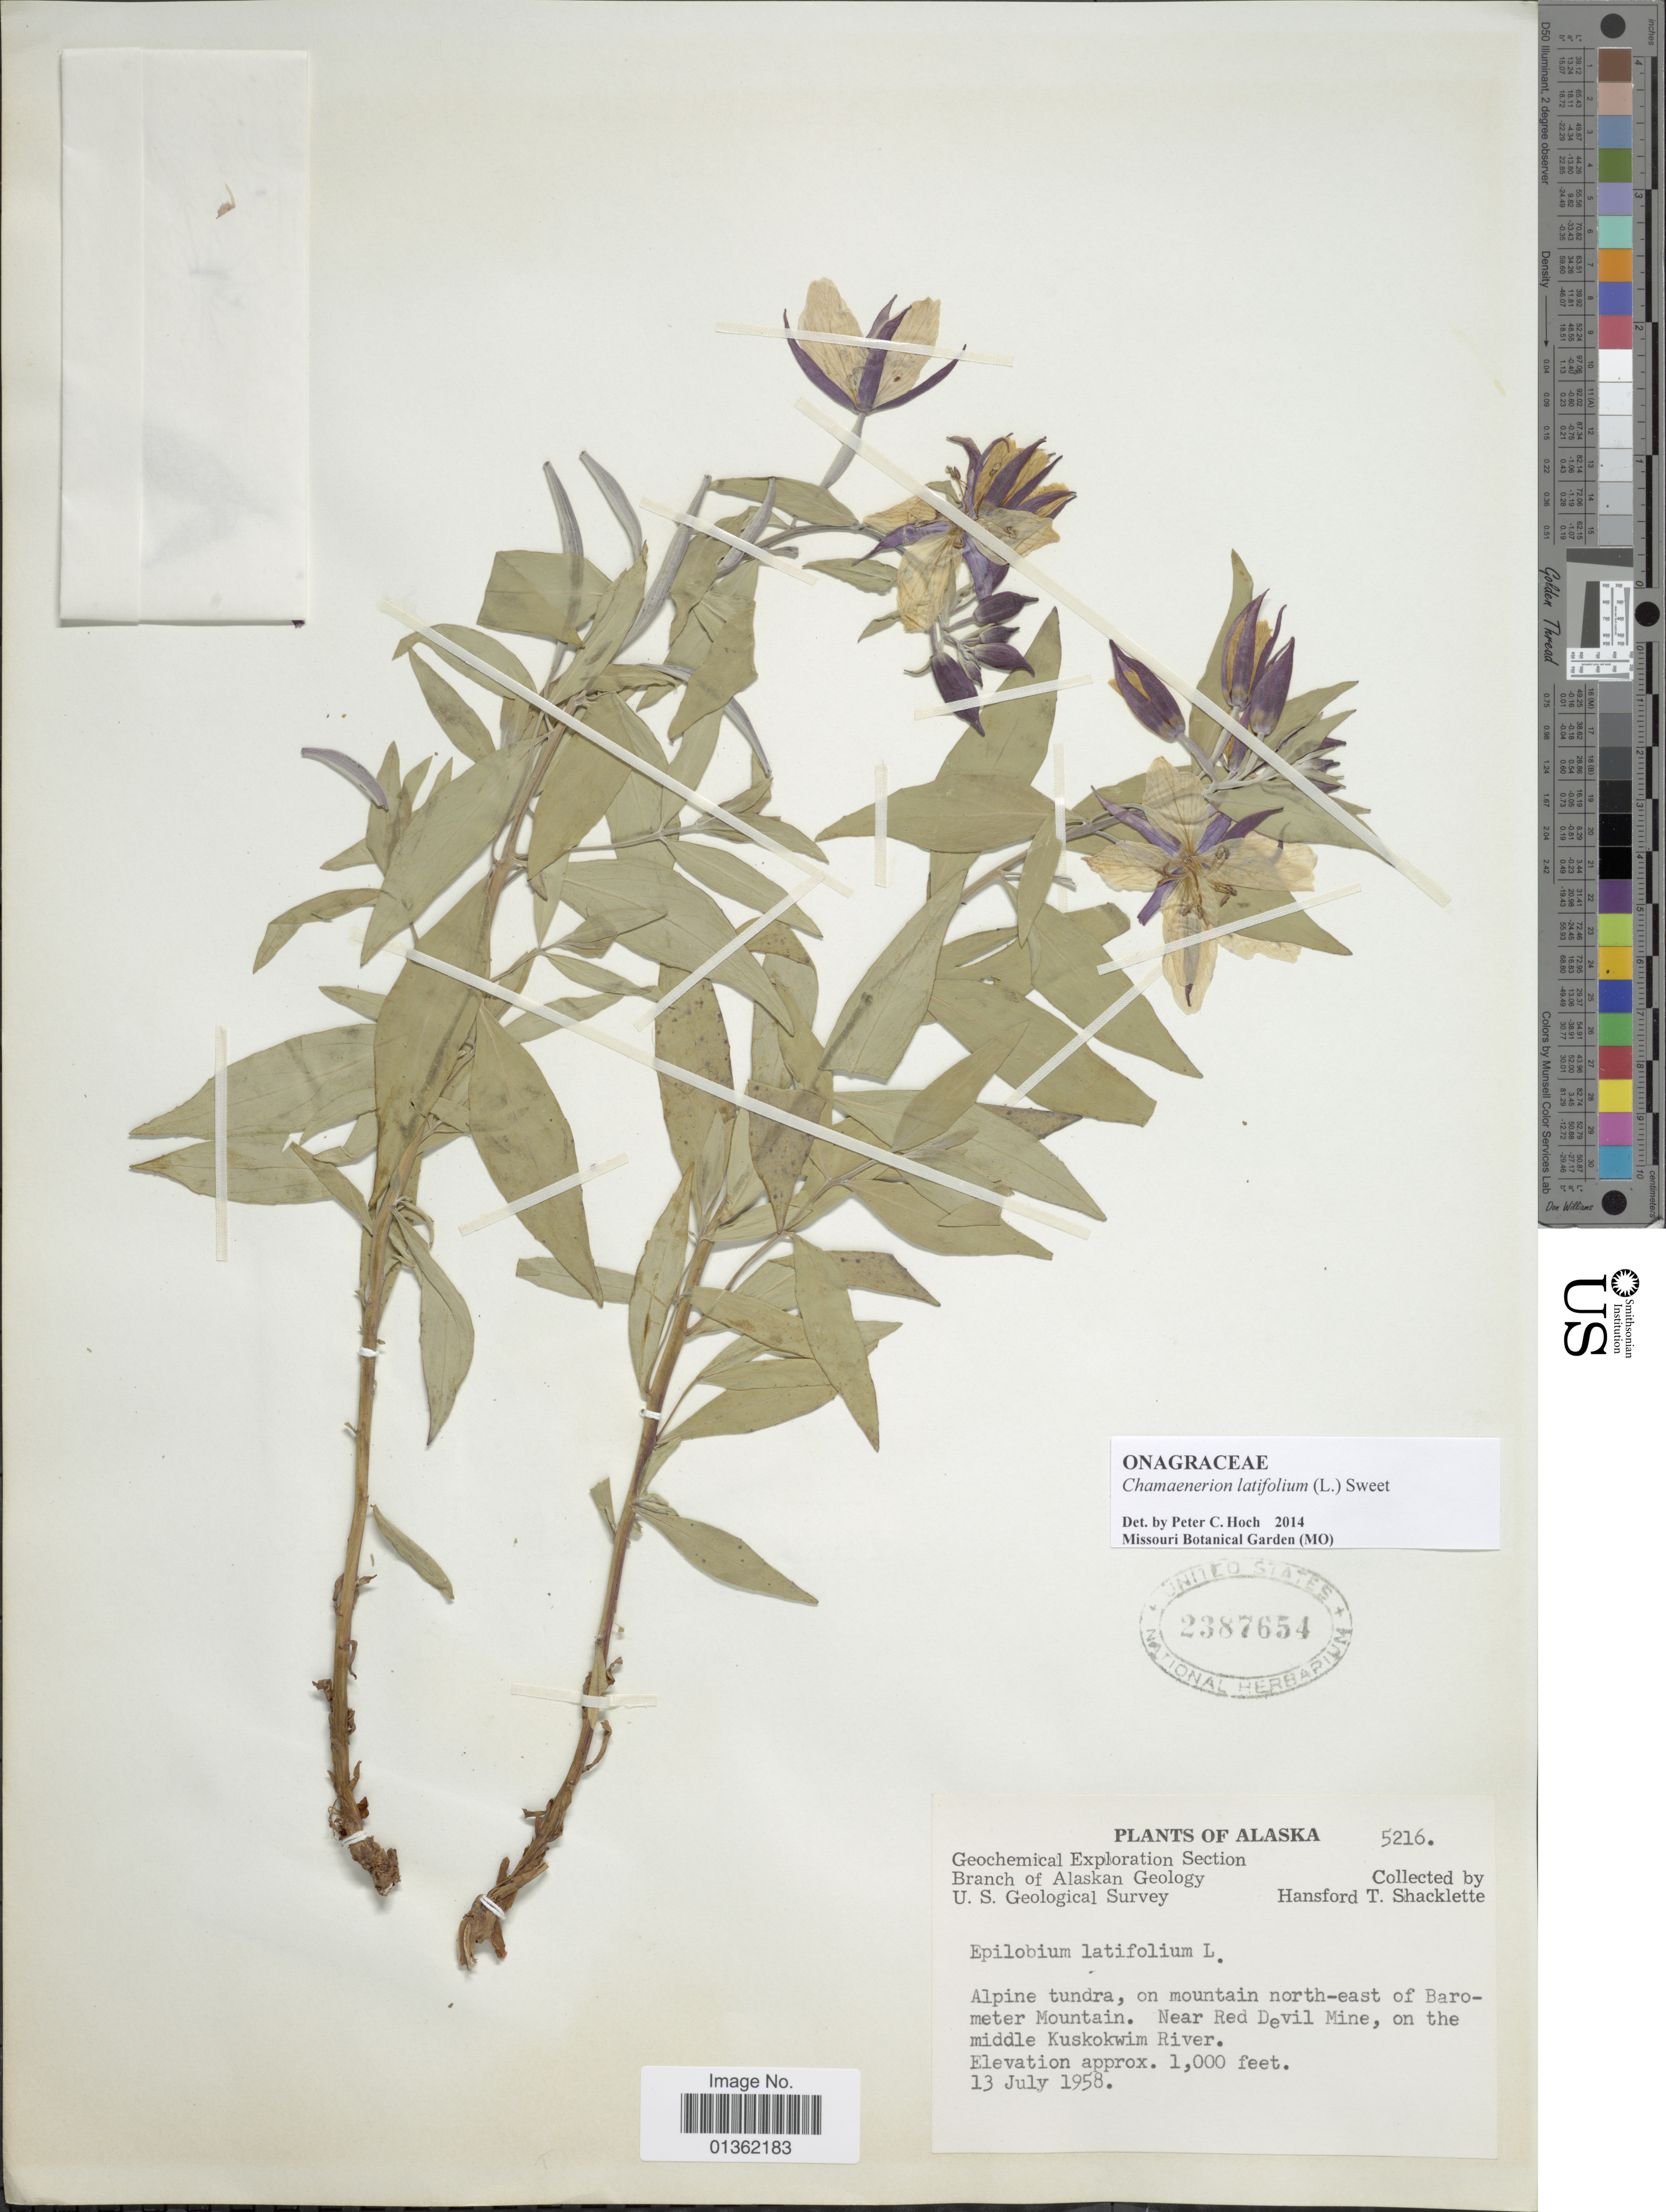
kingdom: Plantae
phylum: Tracheophyta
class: Magnoliopsida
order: Myrtales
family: Onagraceae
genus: Chamaenerion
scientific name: Chamaenerion latifolium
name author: (L.) Th. Fr. & Lange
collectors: H. Shacklette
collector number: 5216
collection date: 1958-07-13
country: United States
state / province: Alaska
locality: Alpine tundra, on mountain north-east of Barometer Mountain. Near Red Devil Mine, on the middle Kuskokwim River.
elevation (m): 305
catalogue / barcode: US 2387654